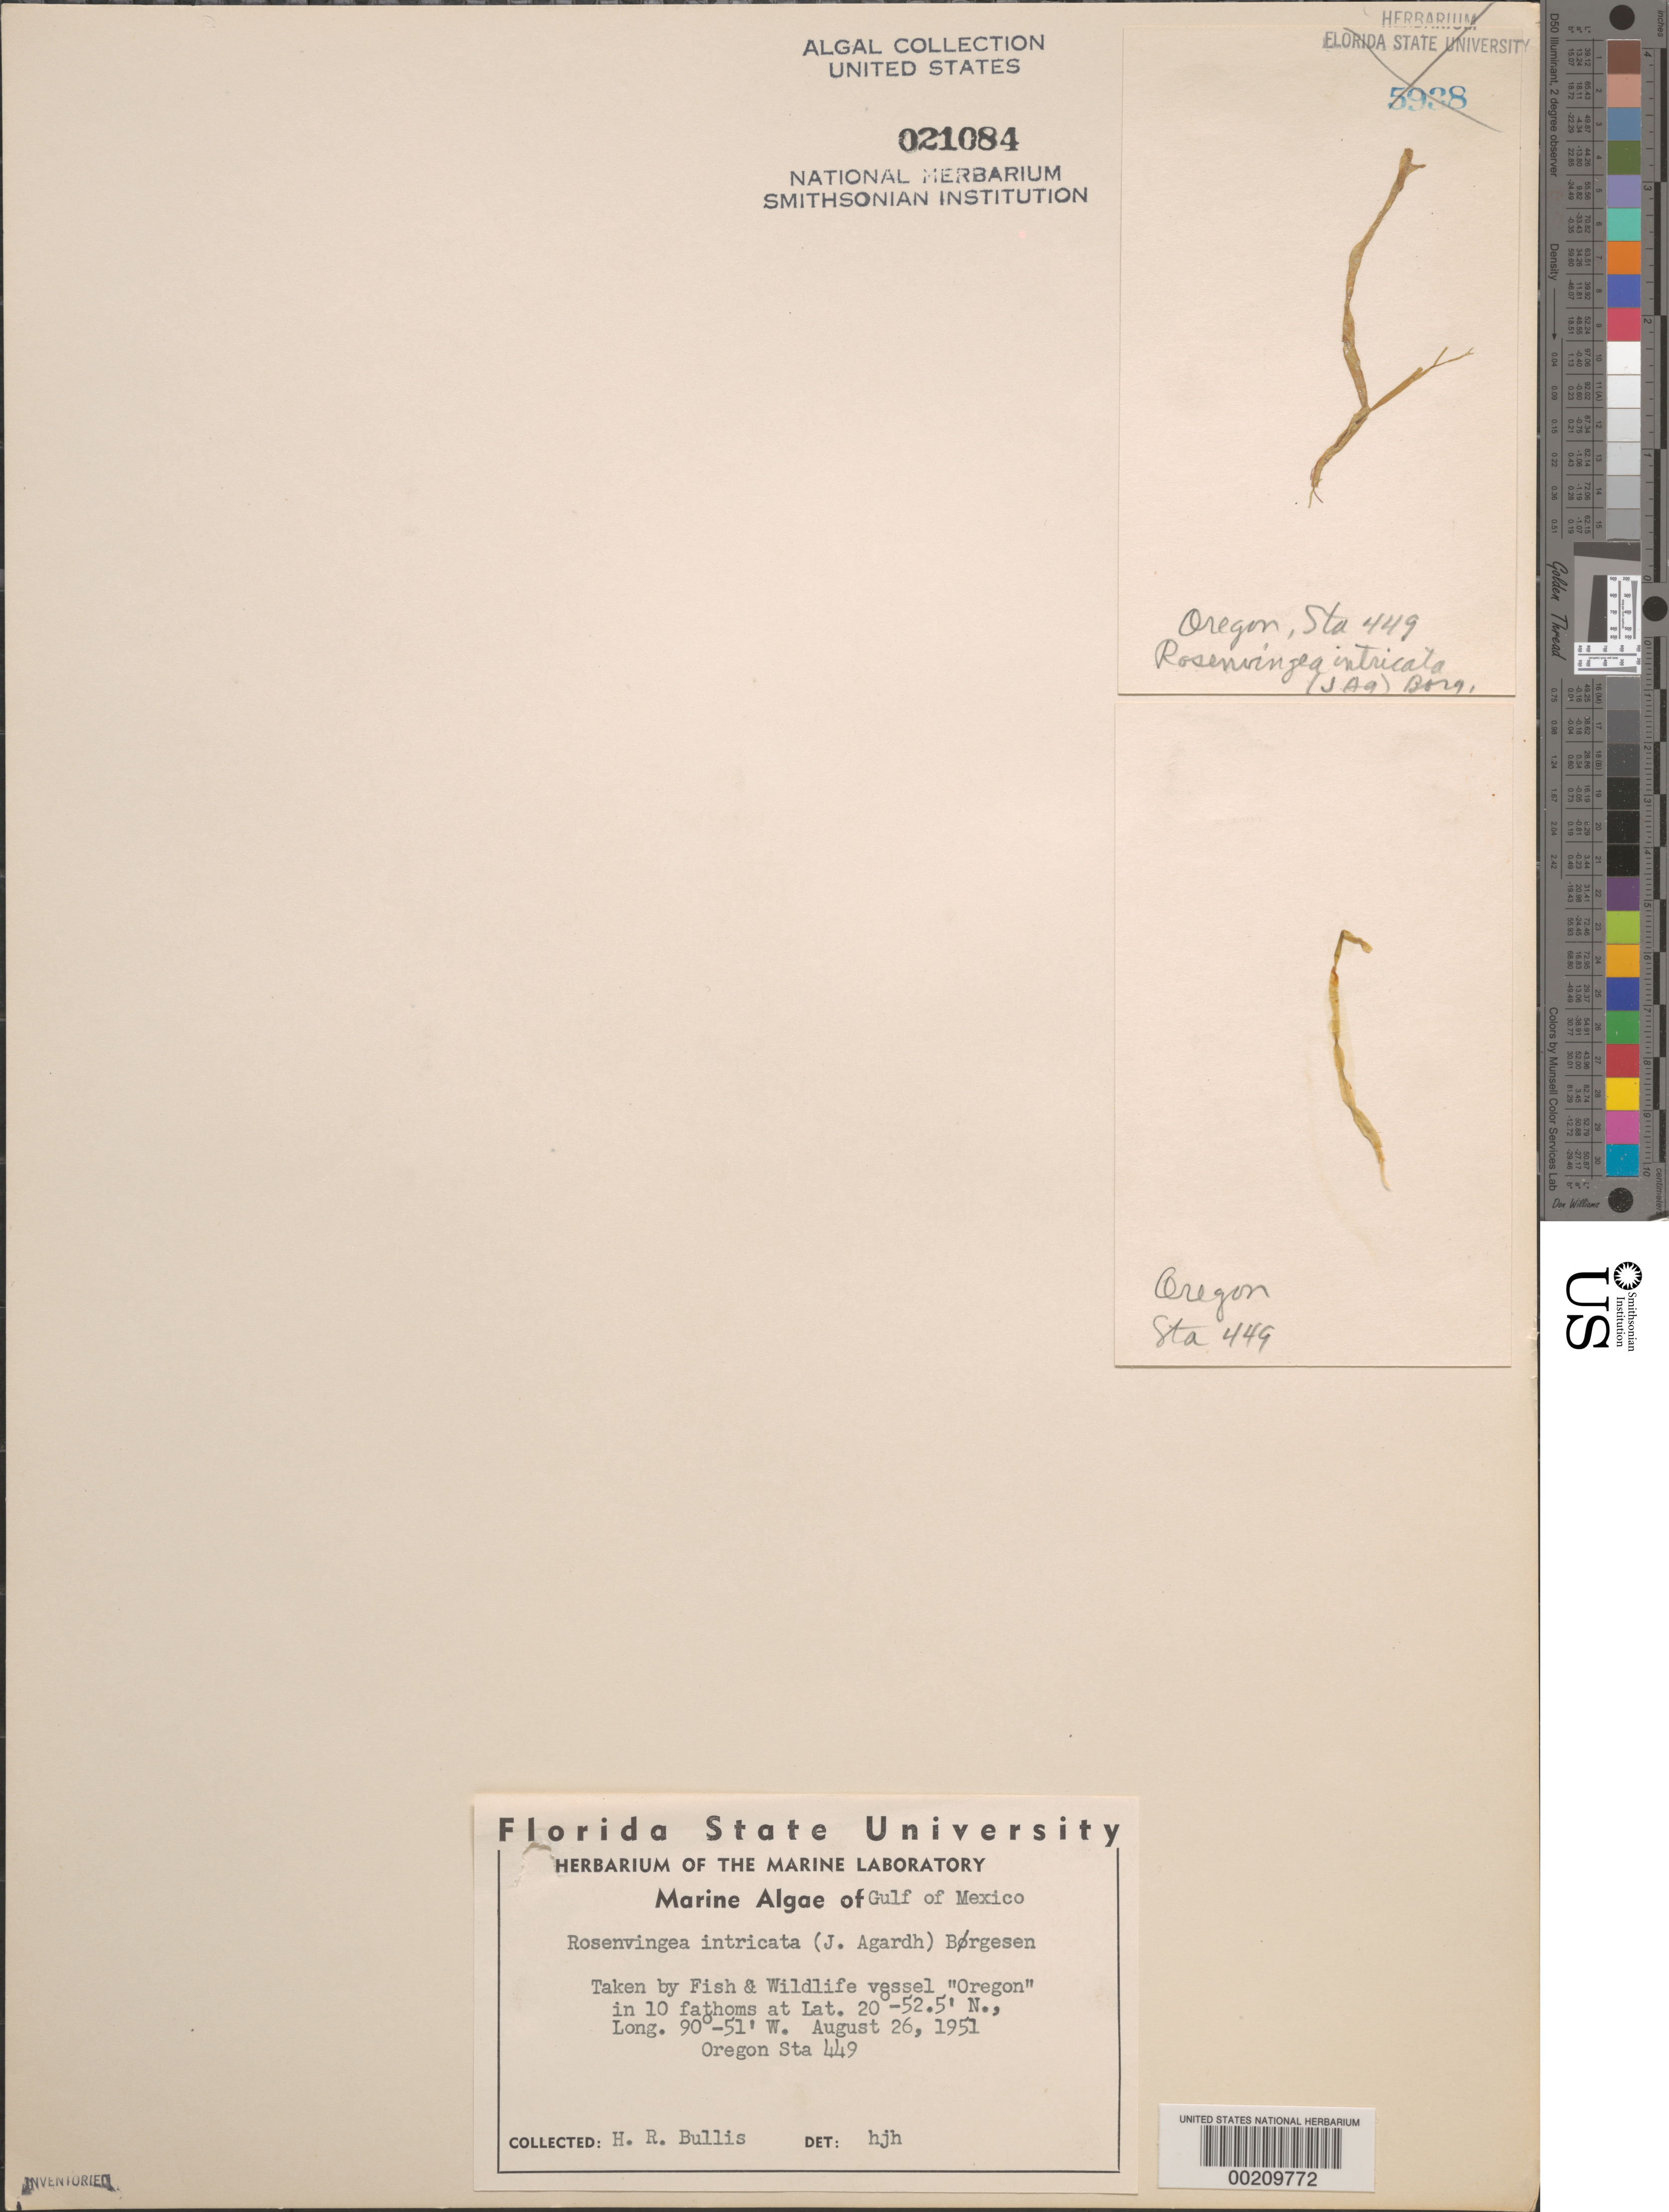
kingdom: Chromista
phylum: Ochrophyta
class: Phaeophyceae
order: Scytosiphonales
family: Scytosiphonaceae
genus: Rosenvingea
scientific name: Rosenvingea endiviifolia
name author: (Martius) M.J. Wynne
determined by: Algae name updating Project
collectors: H. Bullis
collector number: Station 449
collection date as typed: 26 Aug 1951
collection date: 1951-08-26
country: Mexico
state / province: Campeche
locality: Campeche Banks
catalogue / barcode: US 21084